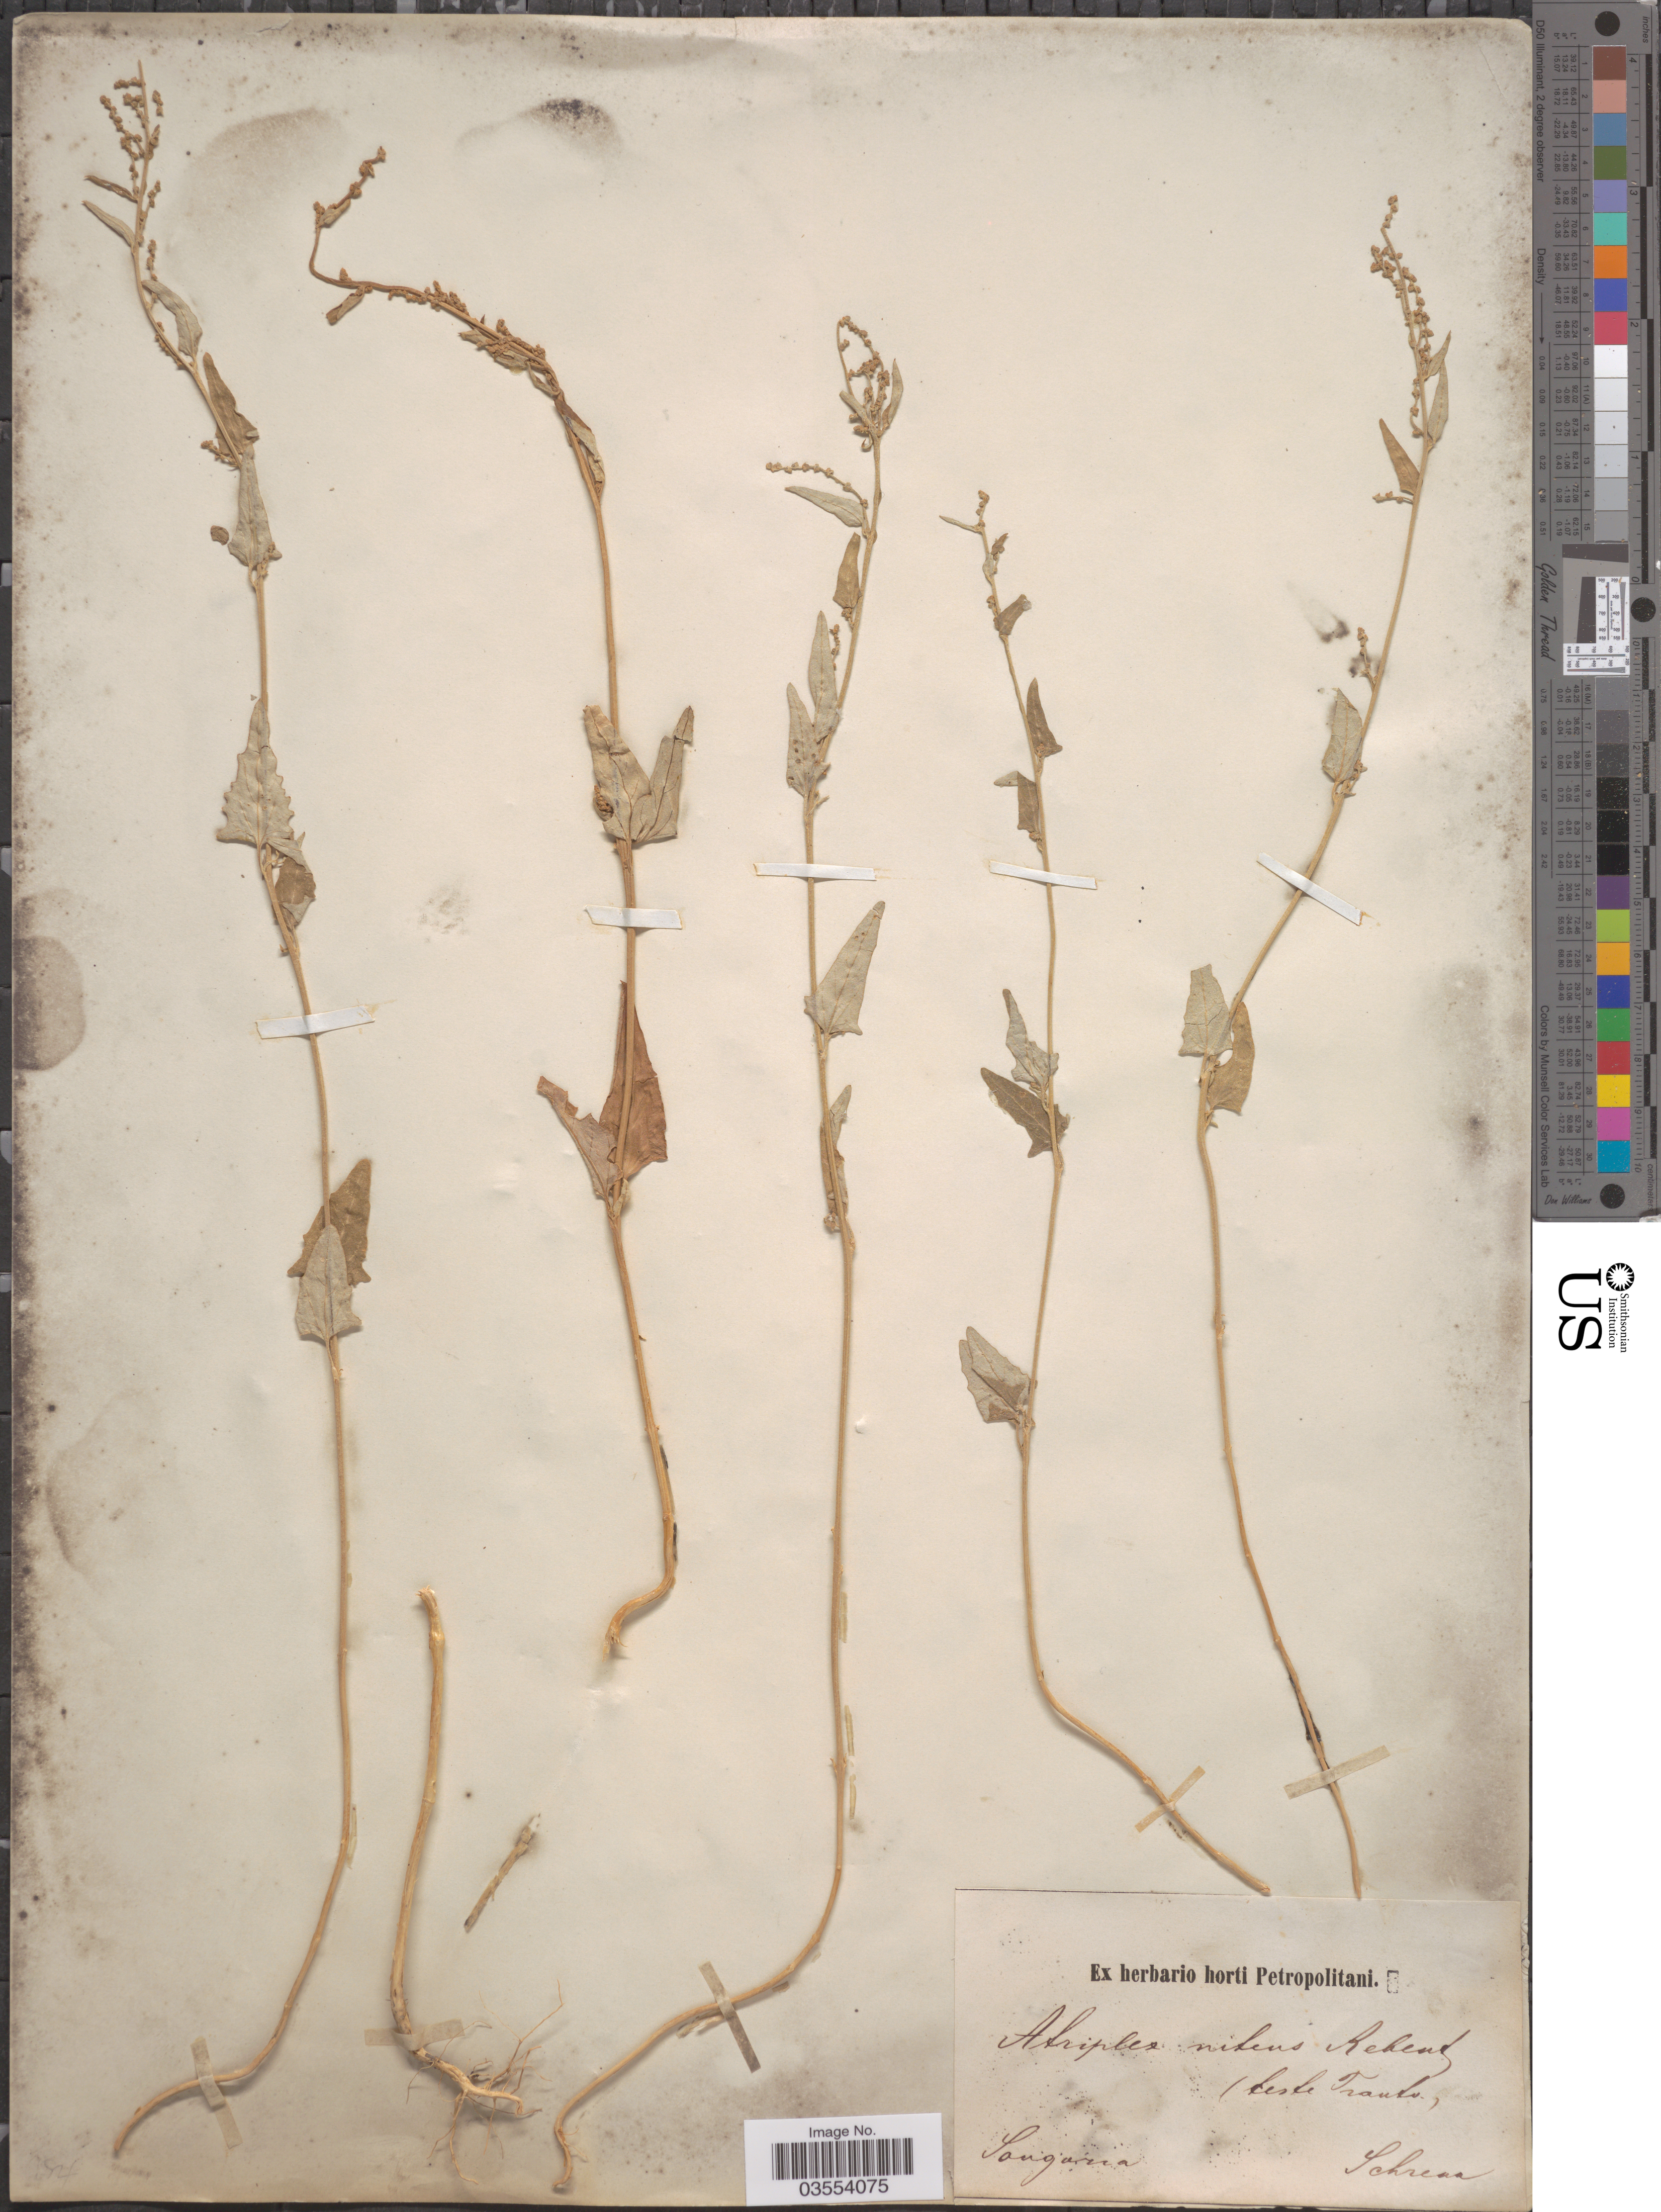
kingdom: Plantae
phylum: Tracheophyta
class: Magnoliopsida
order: Caryophyllales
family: Amaranthaceae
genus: Atriplex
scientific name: Atriplex nitens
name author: Schkuhr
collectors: A.G. Schrenk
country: Kazakhstan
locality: Songoria.